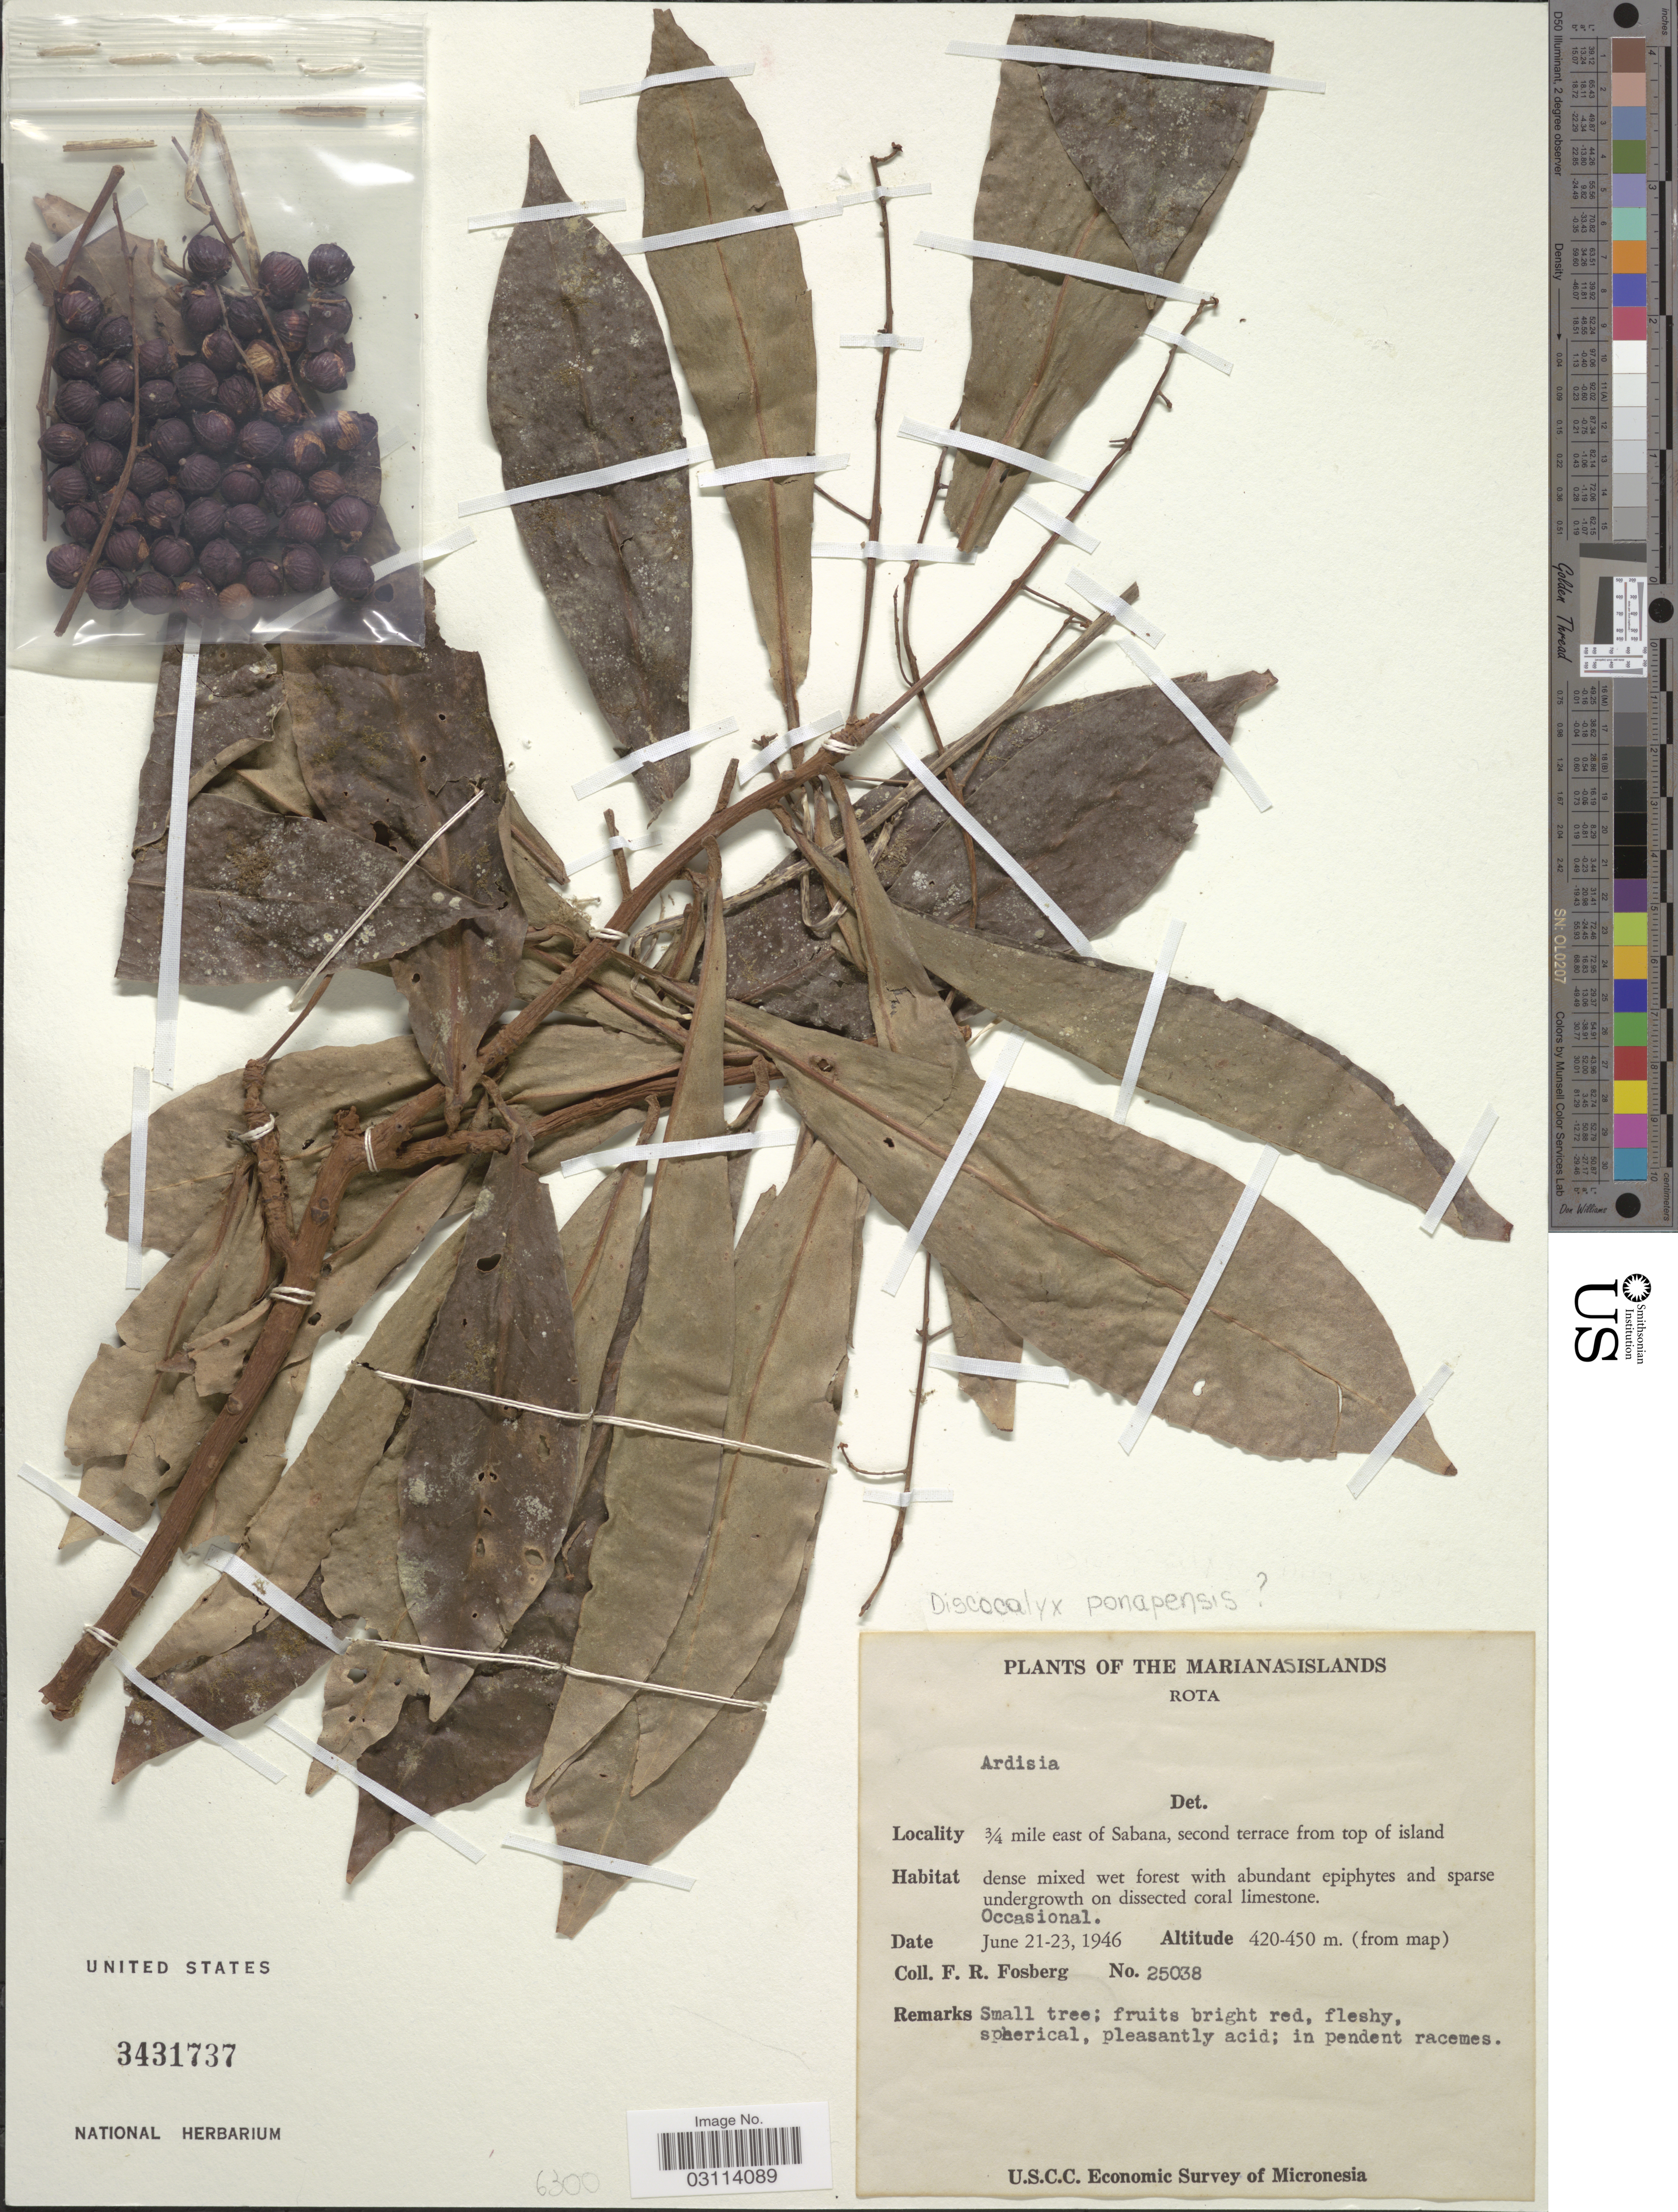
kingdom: Plantae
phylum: Tracheophyta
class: Magnoliopsida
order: Ericales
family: Primulaceae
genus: Discocalyx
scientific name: Discocalyx ponapensis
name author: Mez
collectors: F. R. Fosberg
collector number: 25038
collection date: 1946-06-21/1946-06-23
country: Northern Mariana Islands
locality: The Marianas Islands. Rota. ¾ mile east of Sabana, second terrace from top of island.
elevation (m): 420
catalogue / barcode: US 3431737